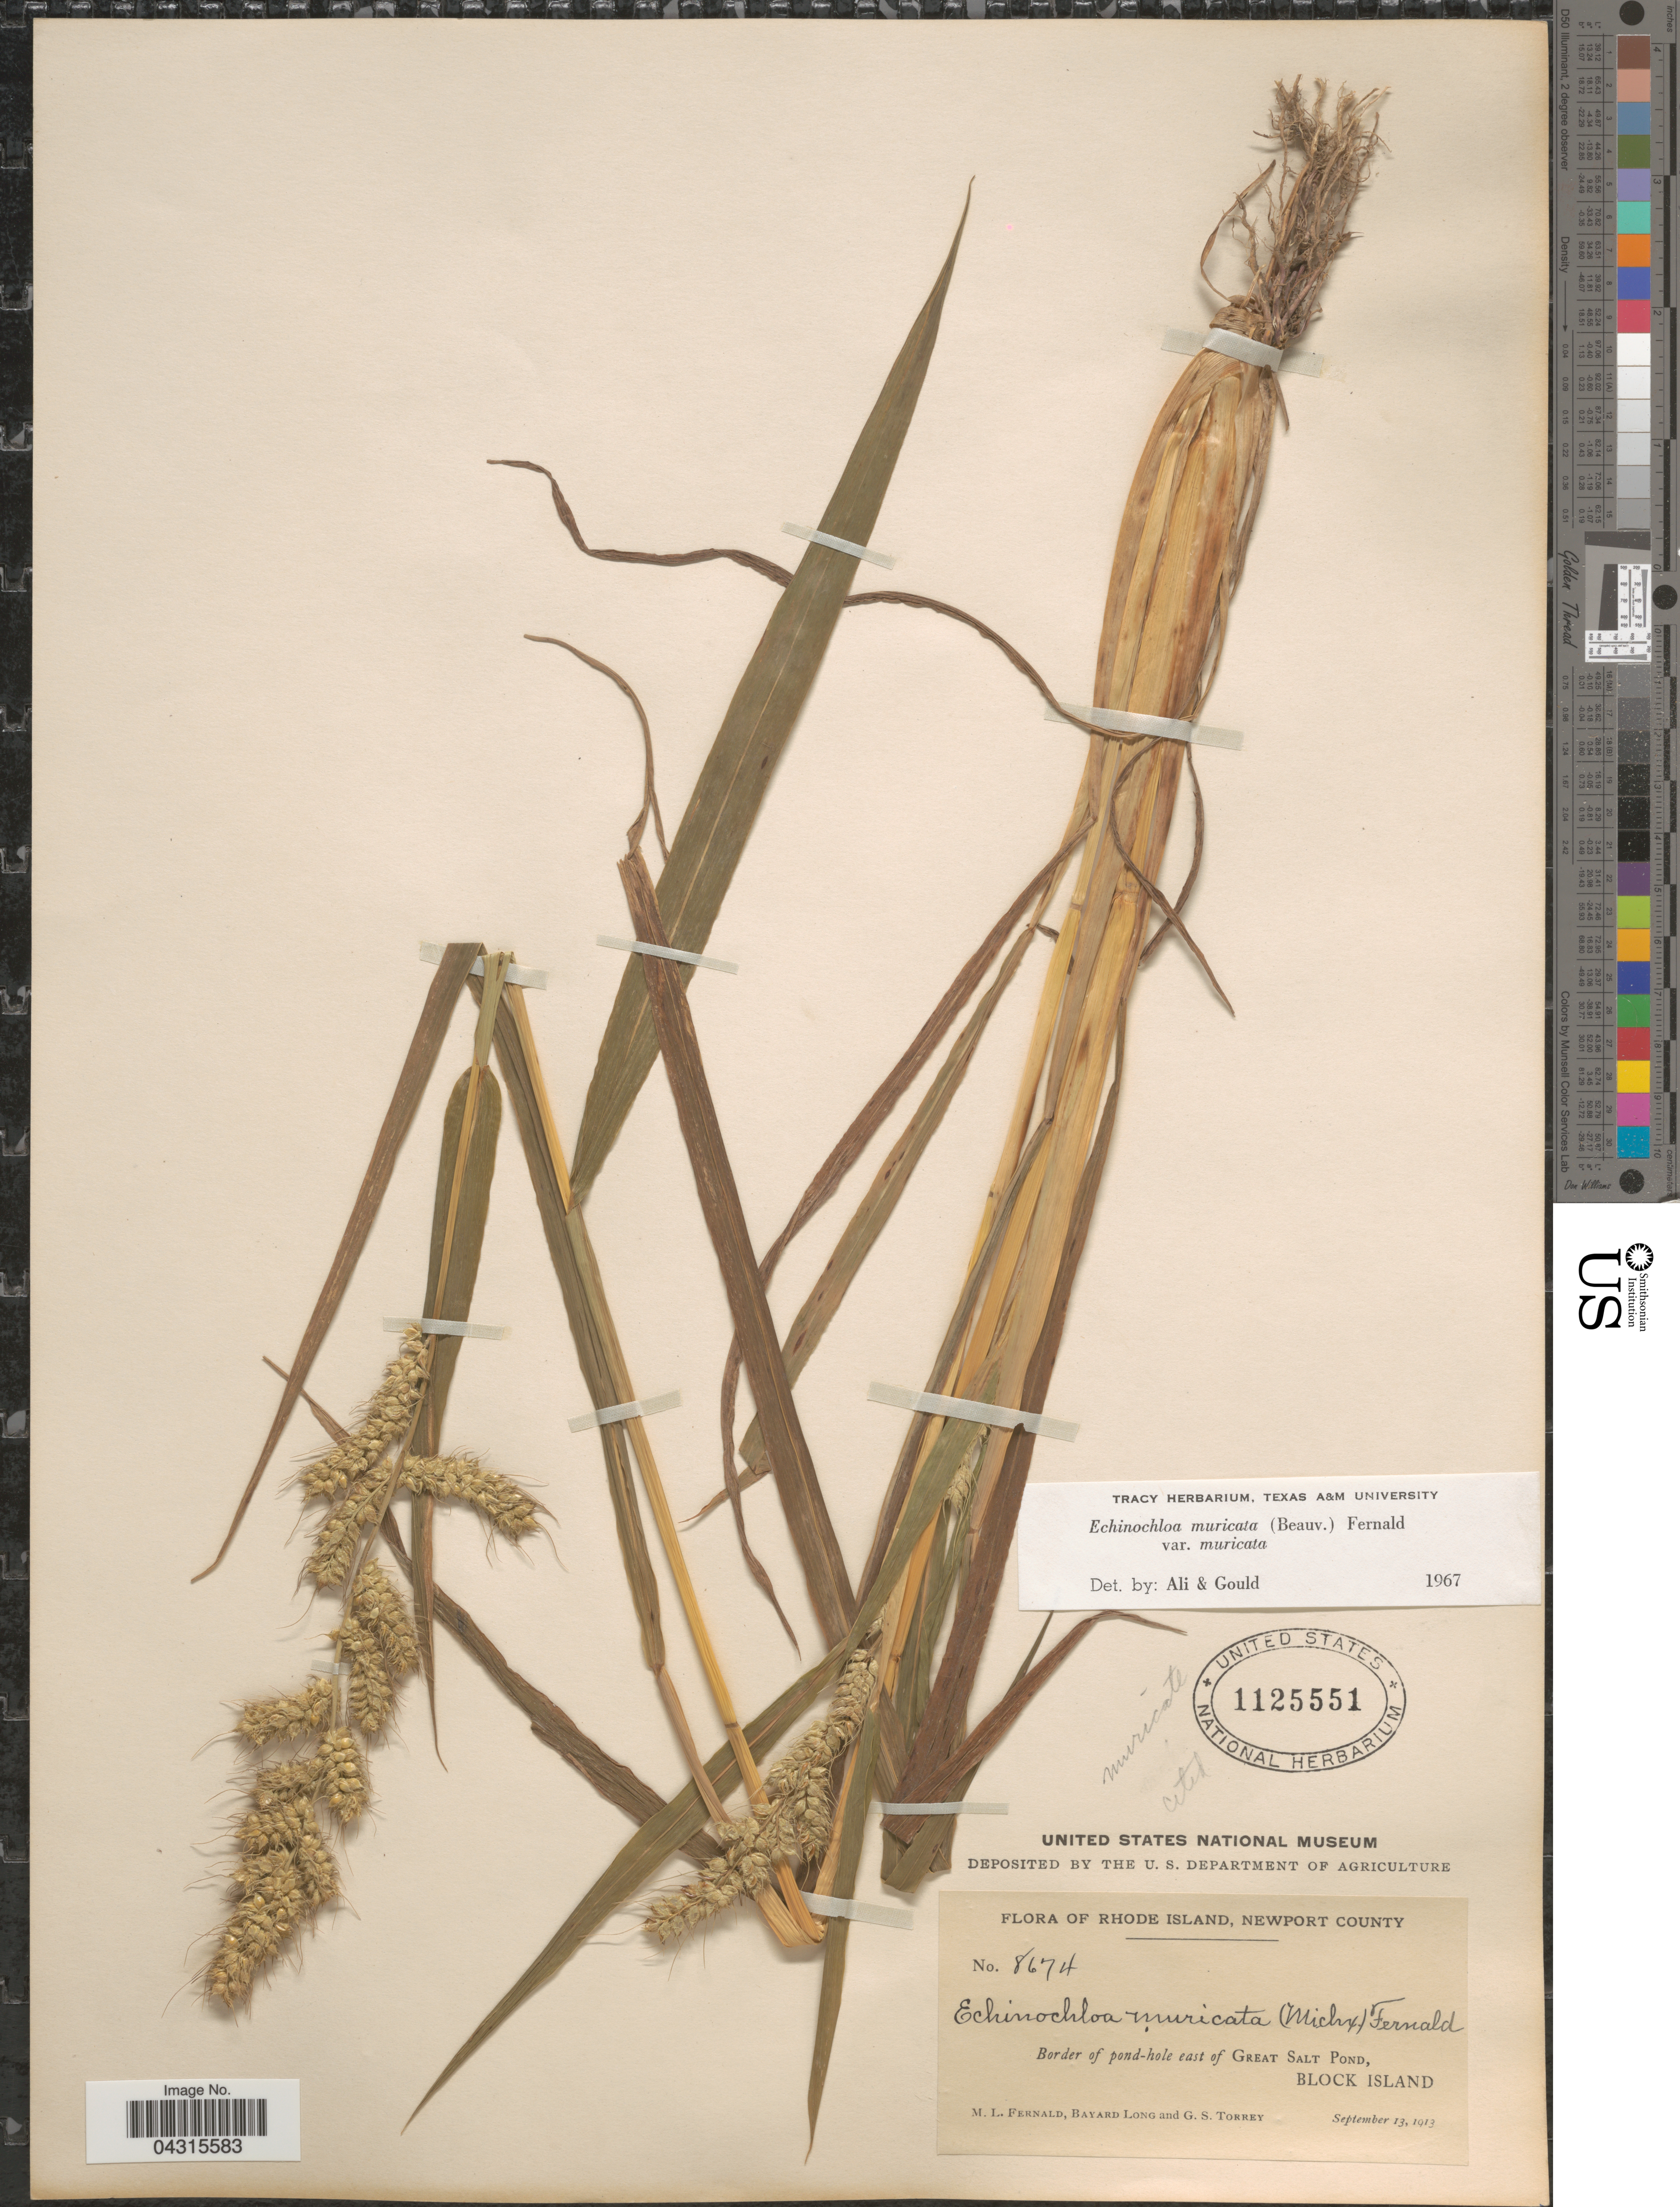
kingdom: Plantae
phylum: Tracheophyta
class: Liliopsida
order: Poales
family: Poaceae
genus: Echinochloa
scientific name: Echinochloa muricata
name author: (P. Beauv.) Fernald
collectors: M. L. Fernald, B. Long & G. S. Torrey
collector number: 8674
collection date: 1913-09-13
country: United States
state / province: Rhode Island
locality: Newport County. Border of pond-hole east of Great Salt Pond, Block Island.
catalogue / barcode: US 1125551